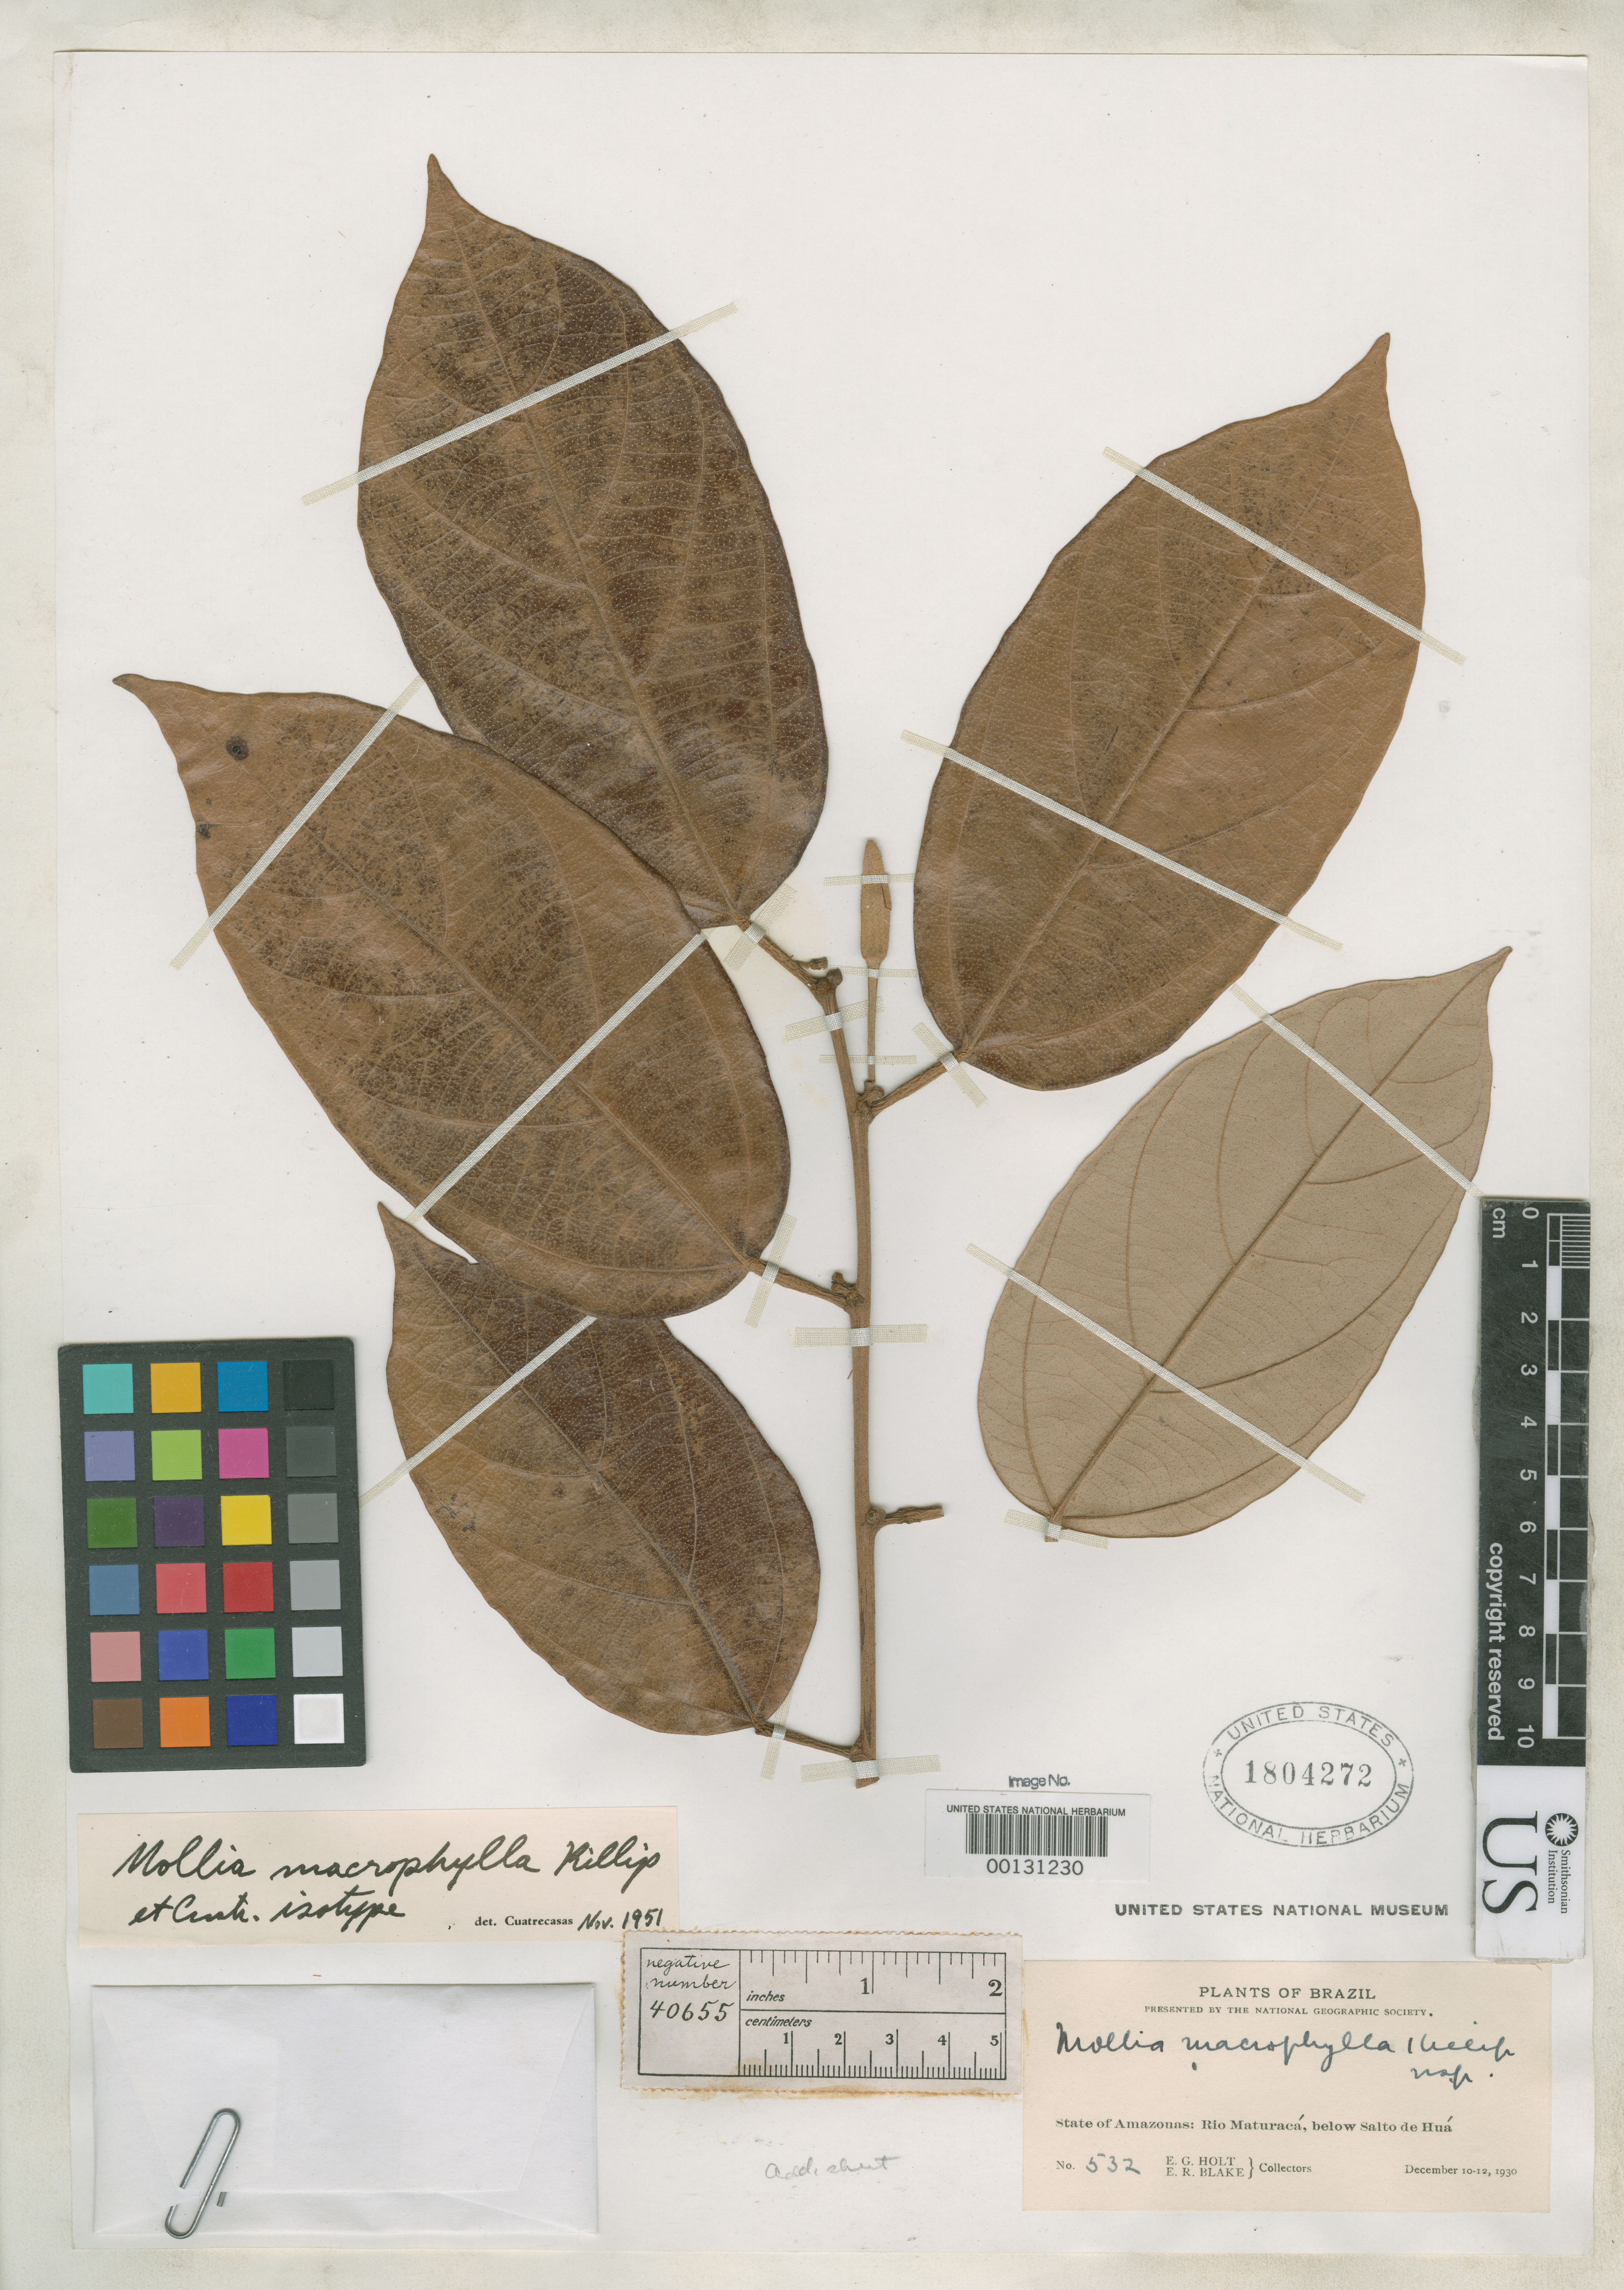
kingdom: Plantae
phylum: Tracheophyta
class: Magnoliopsida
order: Malvales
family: Malvaceae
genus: Mollia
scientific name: Mollia macrophylla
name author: Killip & Cuatrec.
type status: Isotype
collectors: E. Holt & E. R. Blake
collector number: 532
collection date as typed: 10 Dec 1930 to 12 Dec 1930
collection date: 1930-12-10/1930-12-12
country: Brazil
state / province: Amazonas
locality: Rio Maturaca, below Salto de Hua.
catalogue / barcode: US 1804272